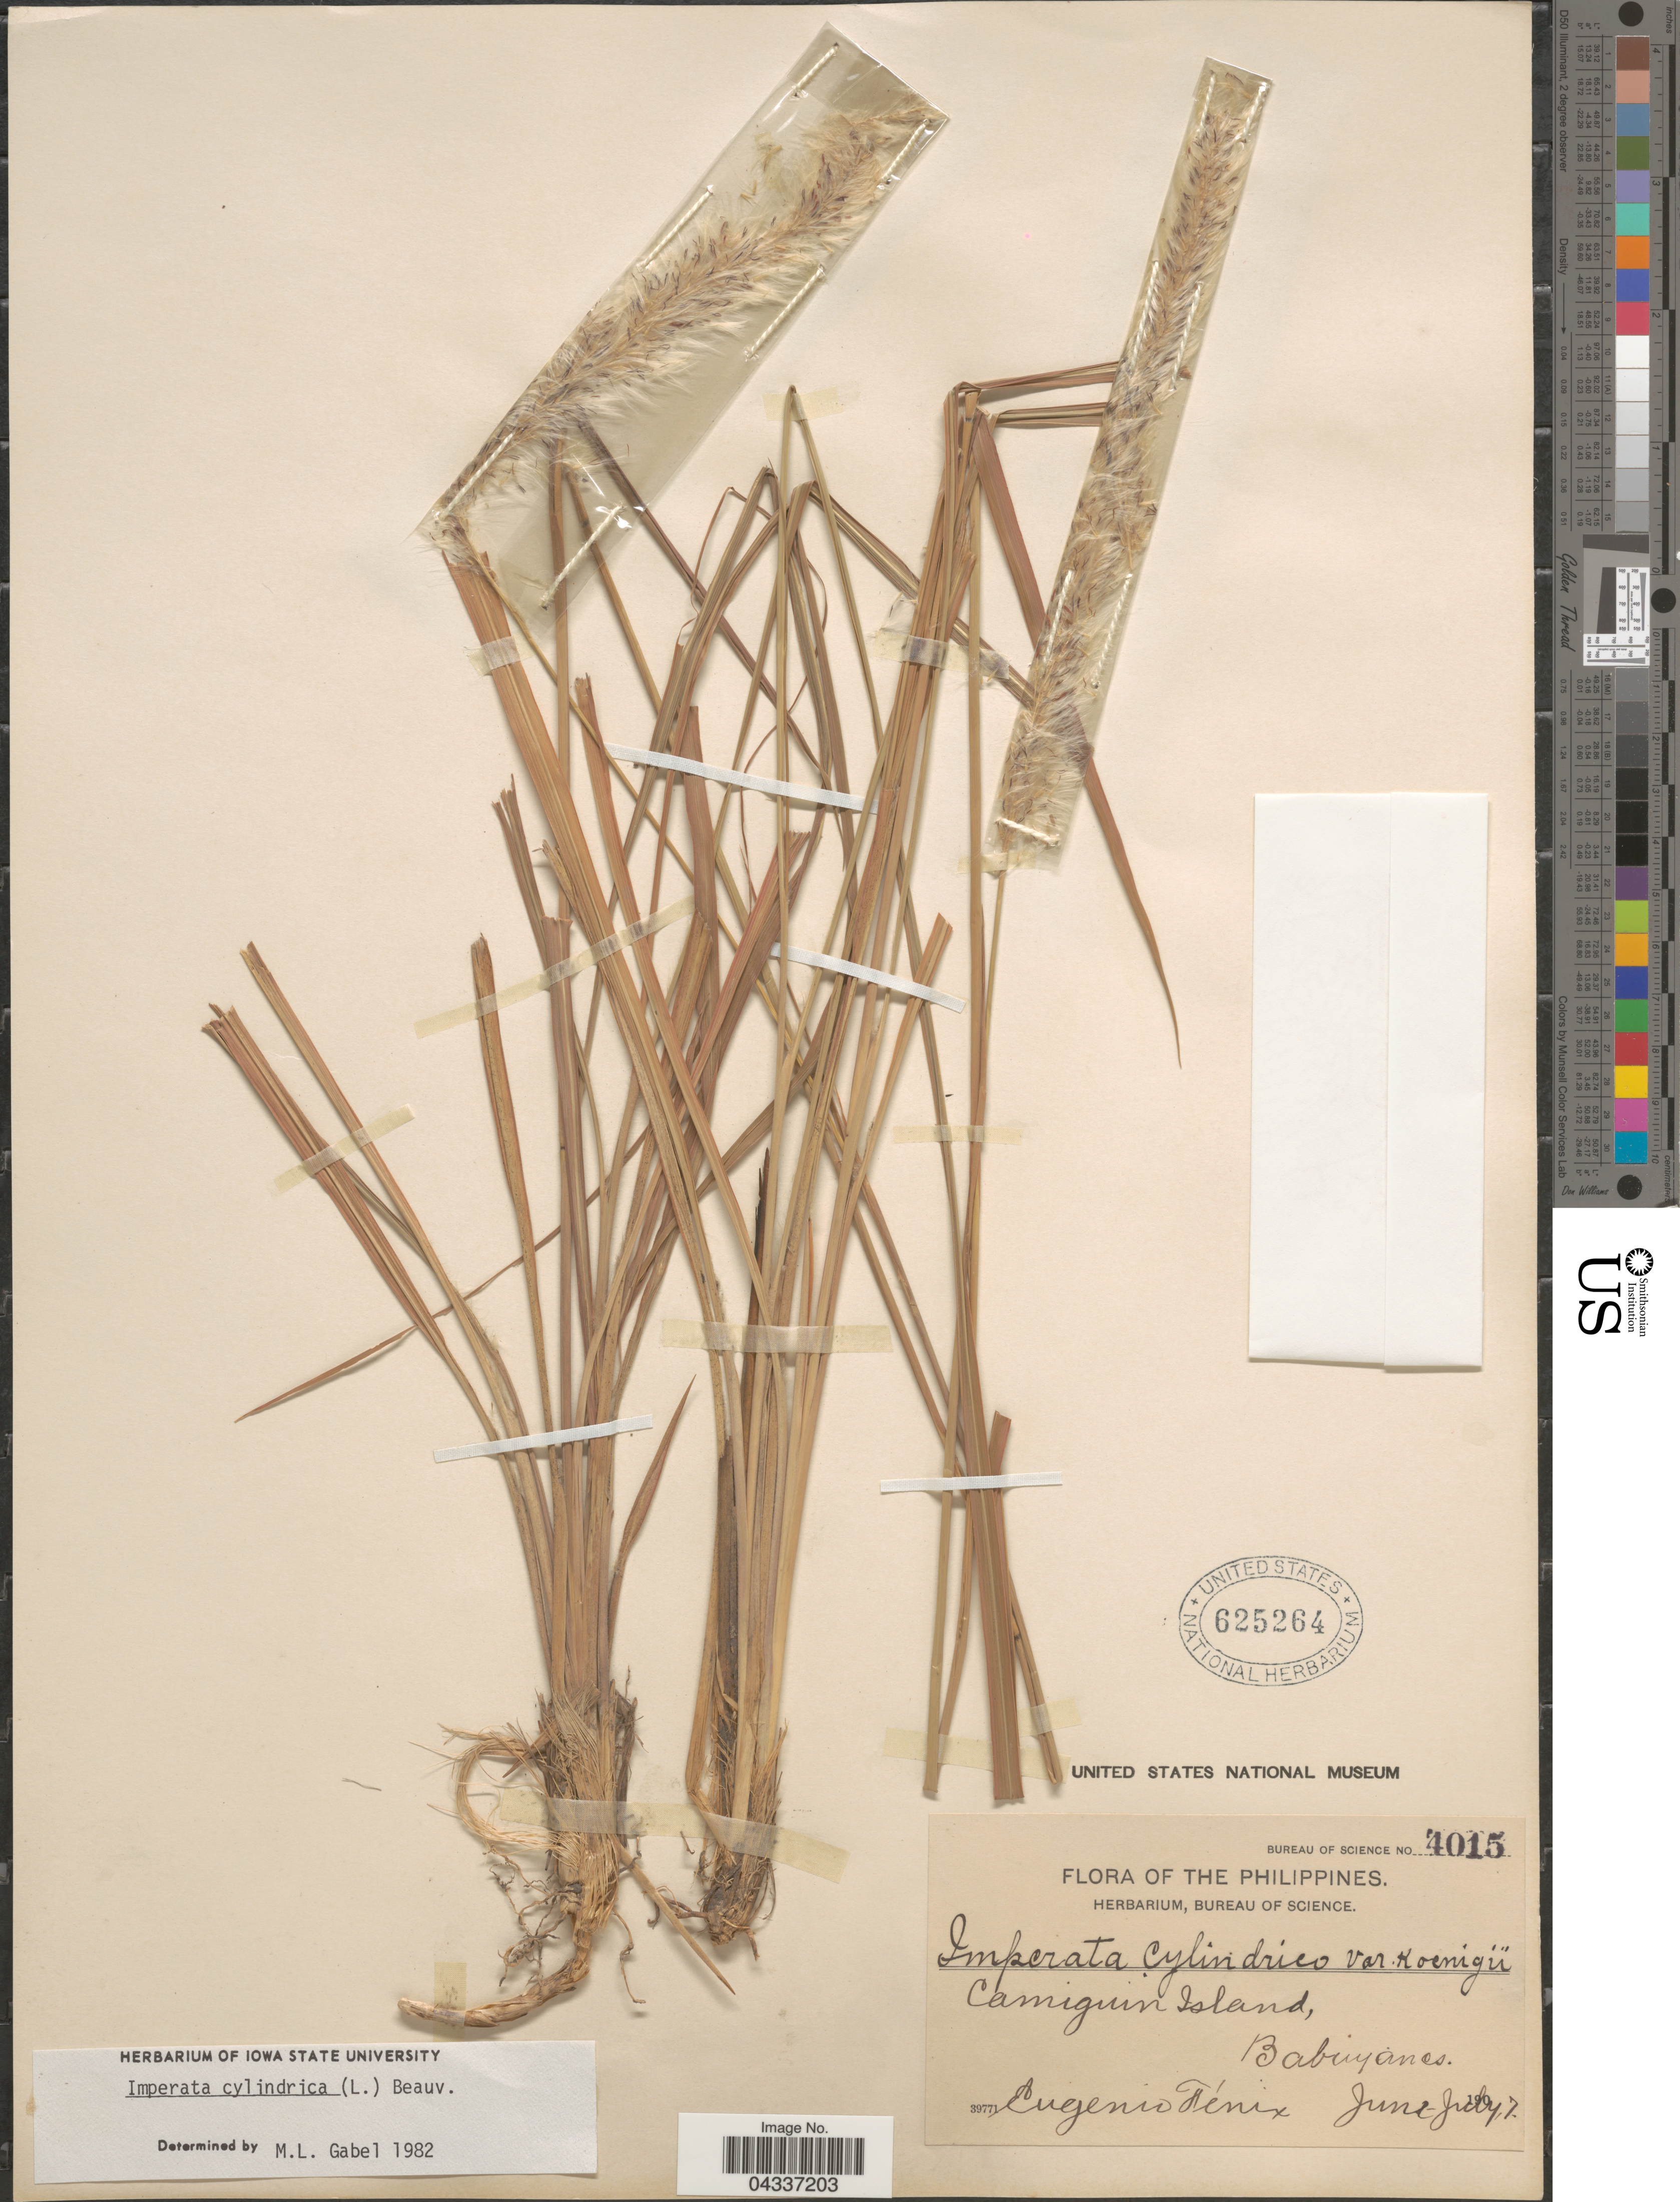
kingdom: Plantae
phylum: Tracheophyta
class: Liliopsida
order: Poales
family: Poaceae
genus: Imperata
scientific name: Imperata cylindrica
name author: (L.) P. Beauv.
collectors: E. Fénix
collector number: Bureau of Science 4015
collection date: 1947-06/1947-07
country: Philippines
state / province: Northern Mindanao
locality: Camiguin Island, Babuyanes.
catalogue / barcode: US 625264